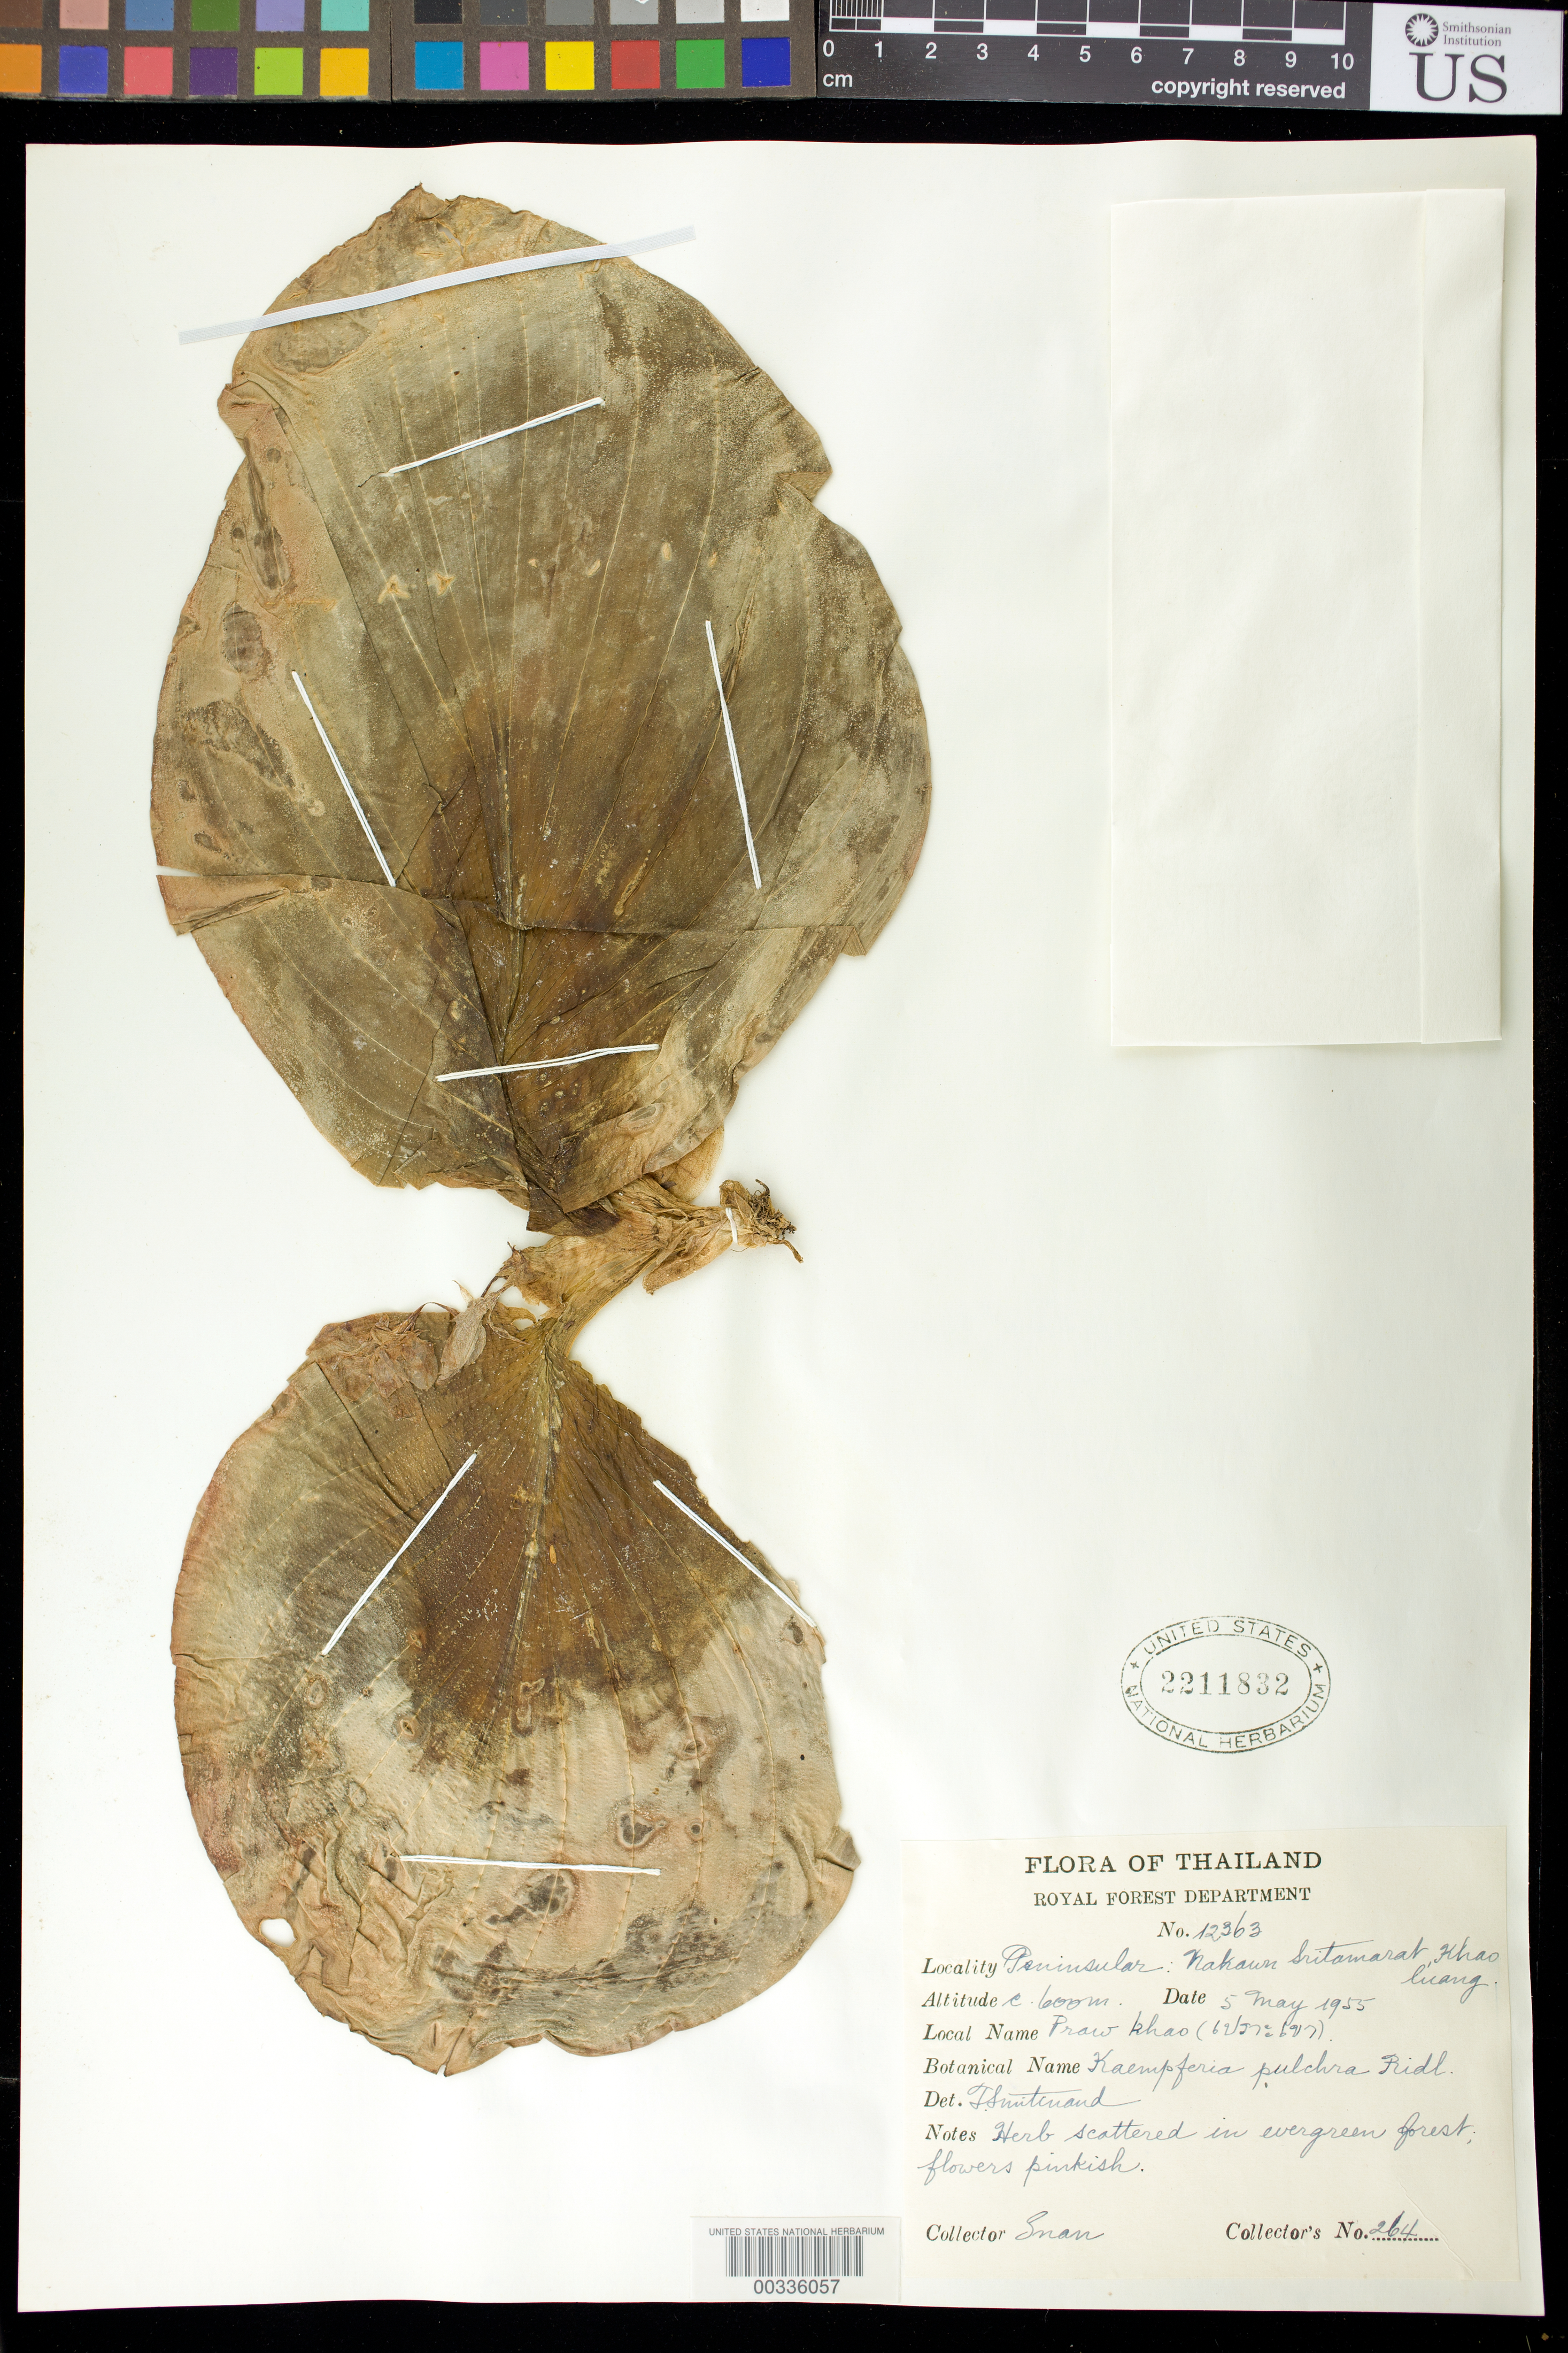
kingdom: Plantae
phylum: Tracheophyta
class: Liliopsida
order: Zingiberales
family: Zingiberaceae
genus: Kaempferia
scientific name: Kaempferia pulchra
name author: Ridl.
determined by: Smitinaud, T.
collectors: -. Snan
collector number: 264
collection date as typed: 05 May 1955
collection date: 1955-05-05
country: Thailand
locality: Peninsular, nakawn sritamarat, khao luang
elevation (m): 600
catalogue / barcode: US 2211832